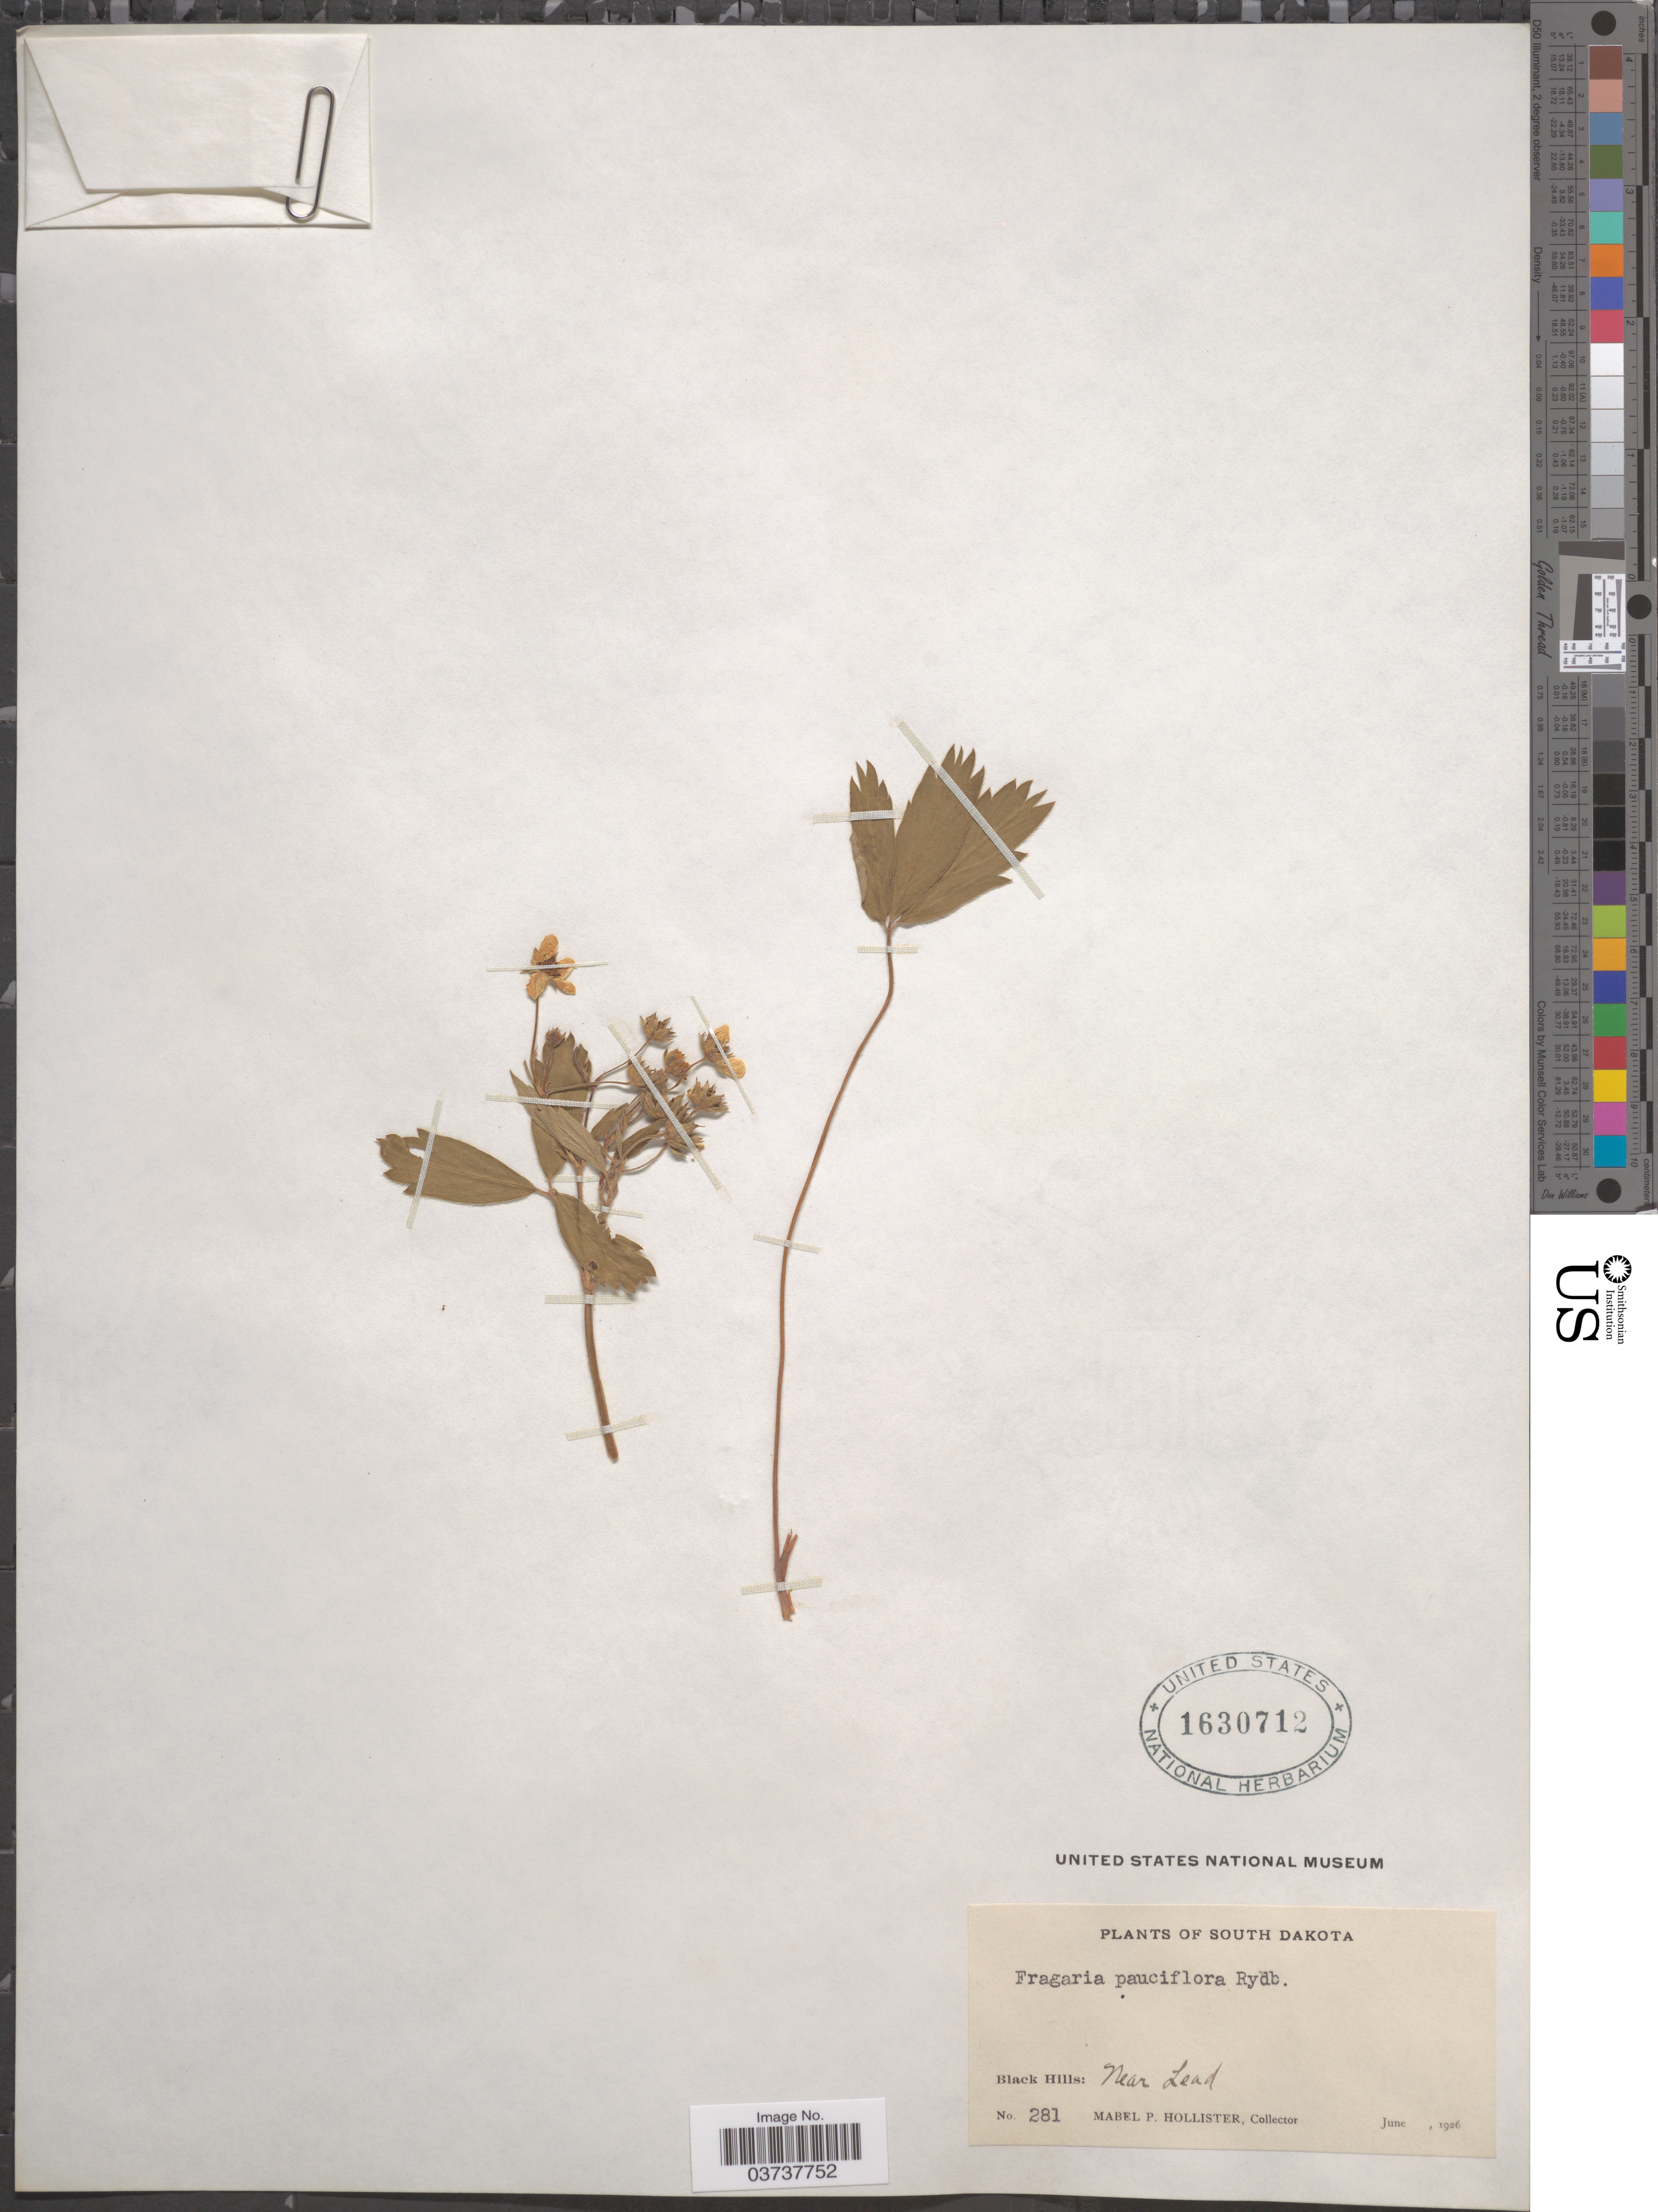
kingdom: Plantae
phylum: Tracheophyta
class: Magnoliopsida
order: Rosales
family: Rosaceae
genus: Fragaria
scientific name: Fragaria virginiana subsp. glauca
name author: (S. Watson) Staudt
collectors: M. Hollister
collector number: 281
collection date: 1926-06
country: United States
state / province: South Dakota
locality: Black Hills: Near Lead.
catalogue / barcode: US 1630712